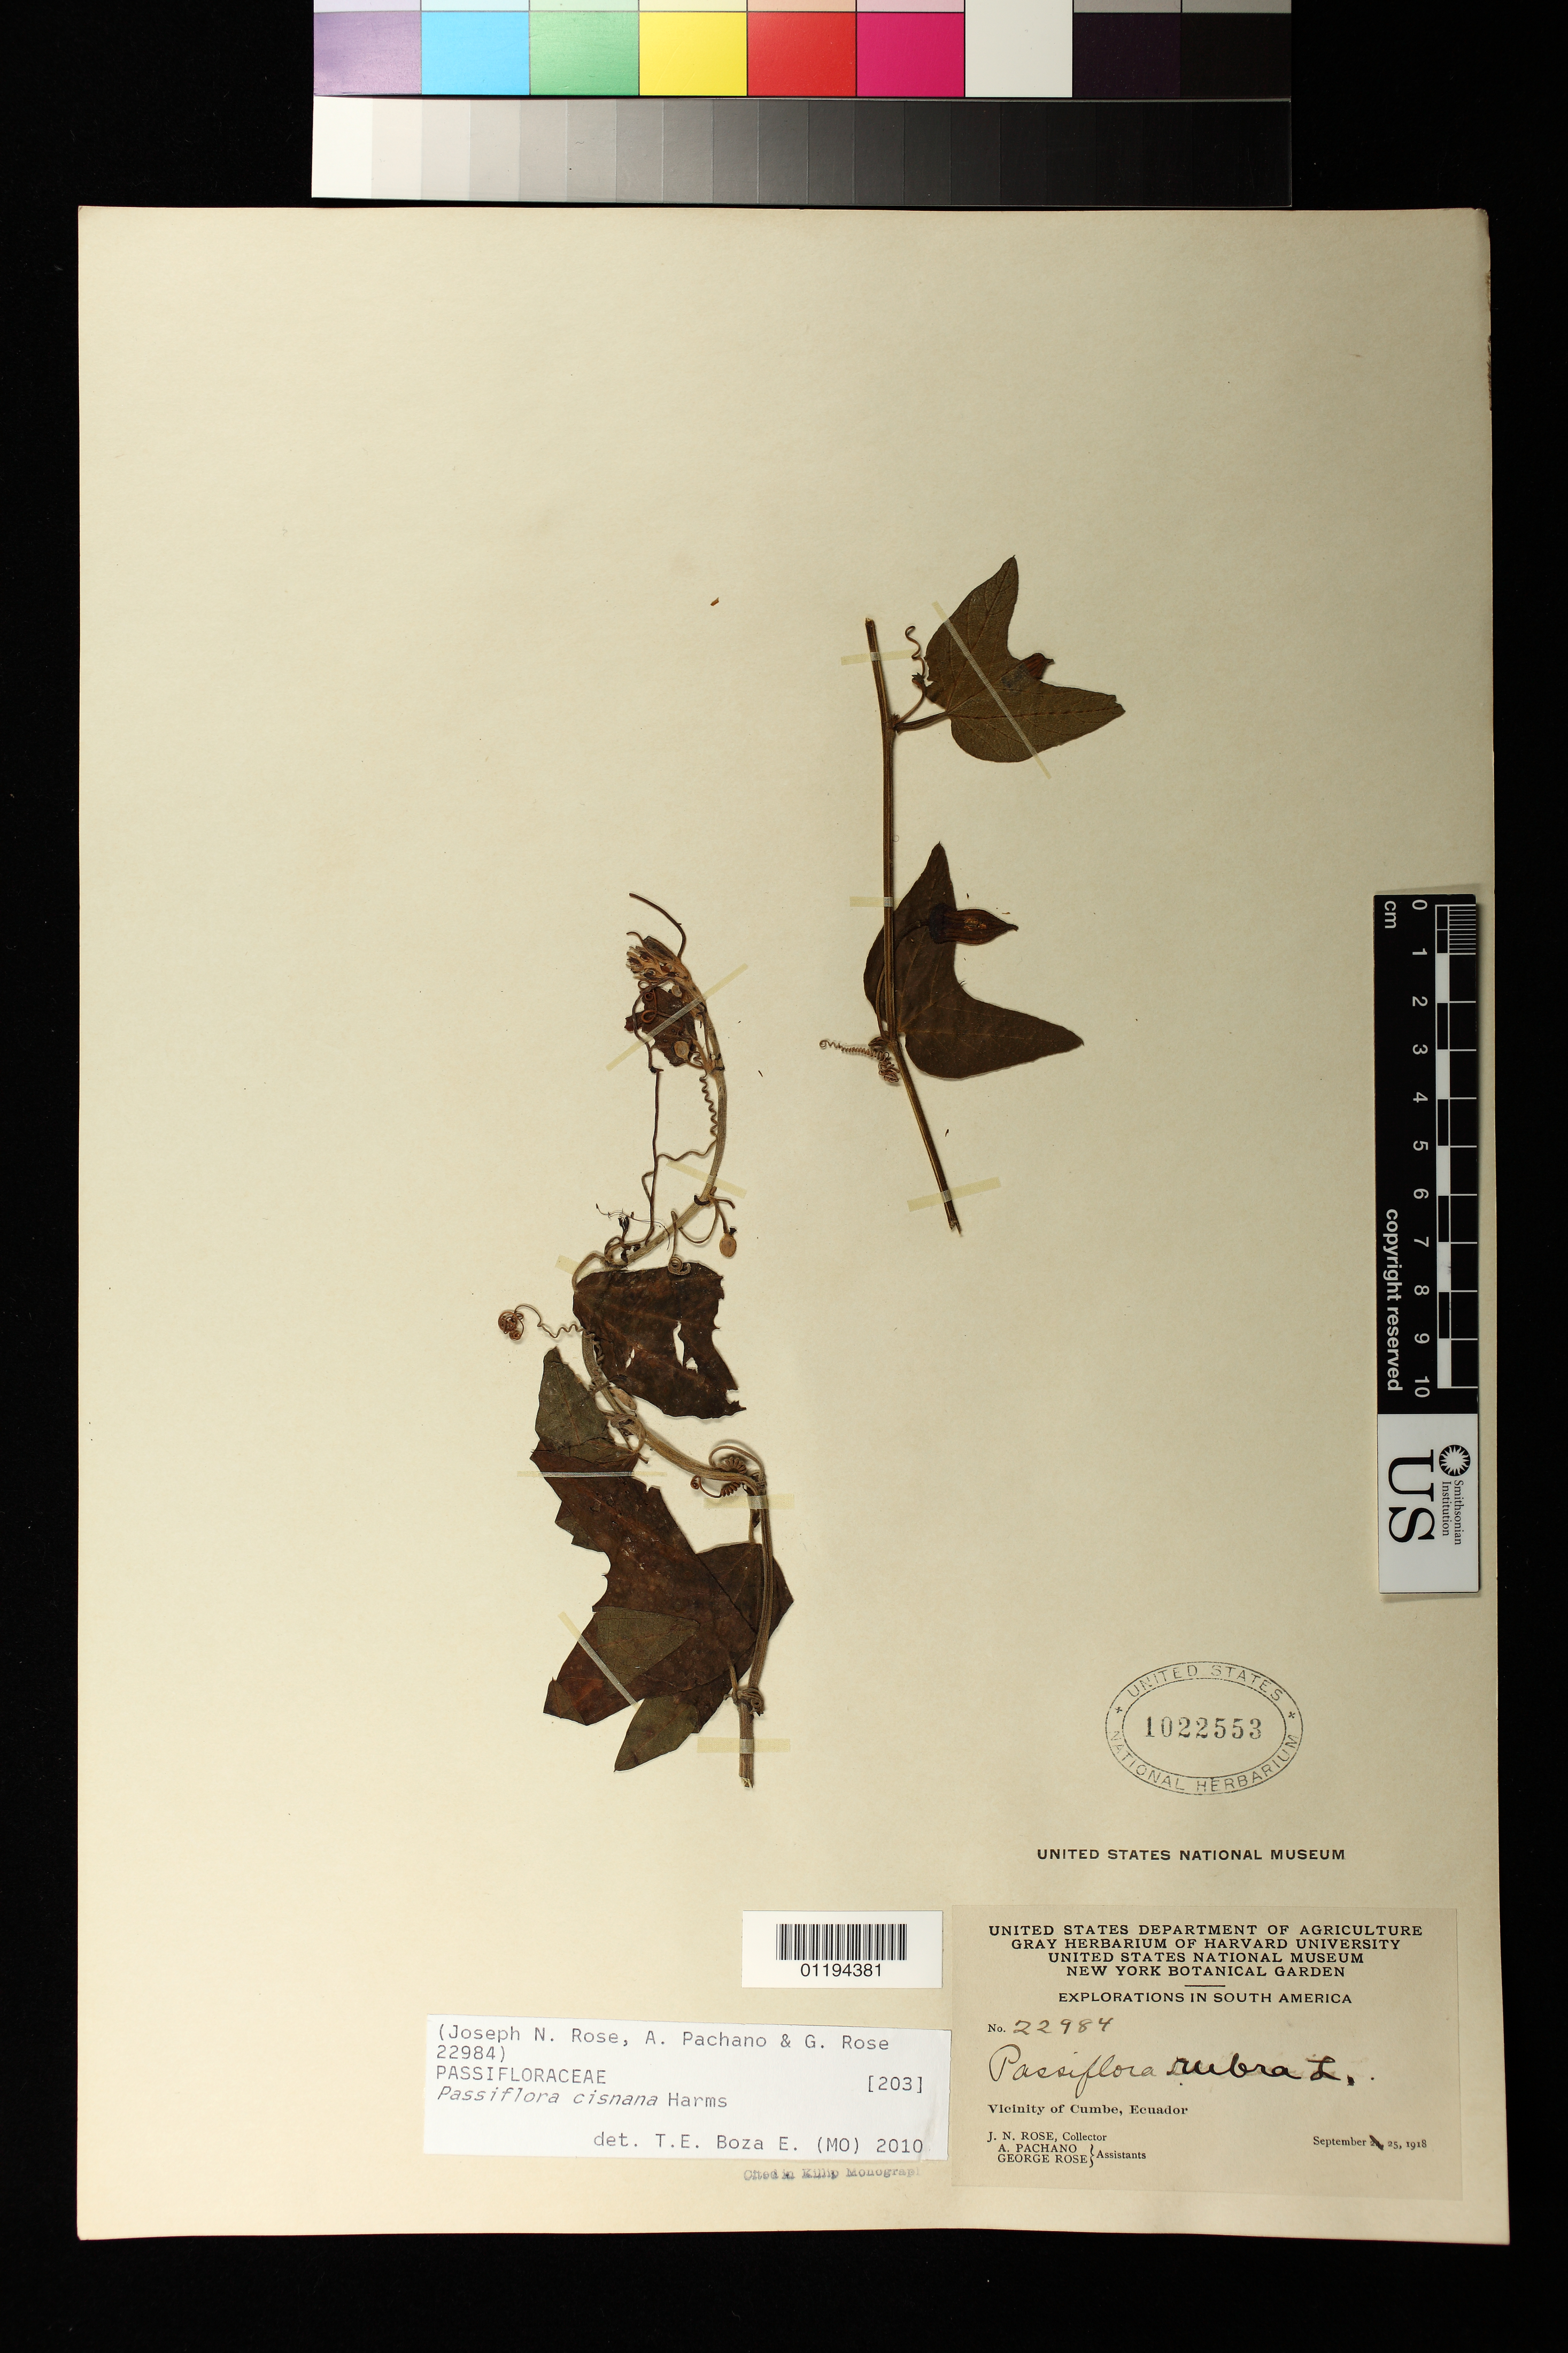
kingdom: Plantae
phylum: Tracheophyta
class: Magnoliopsida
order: Malpighiales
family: Passifloraceae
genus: Passiflora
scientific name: Passiflora cisnana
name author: Harms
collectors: J. N. Rose, A. Pachano & G. Rose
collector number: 22984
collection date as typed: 25 Sep 1918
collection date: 1918-09-25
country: Ecuador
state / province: Azuay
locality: Vicinity of Cumbe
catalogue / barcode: US 1022553